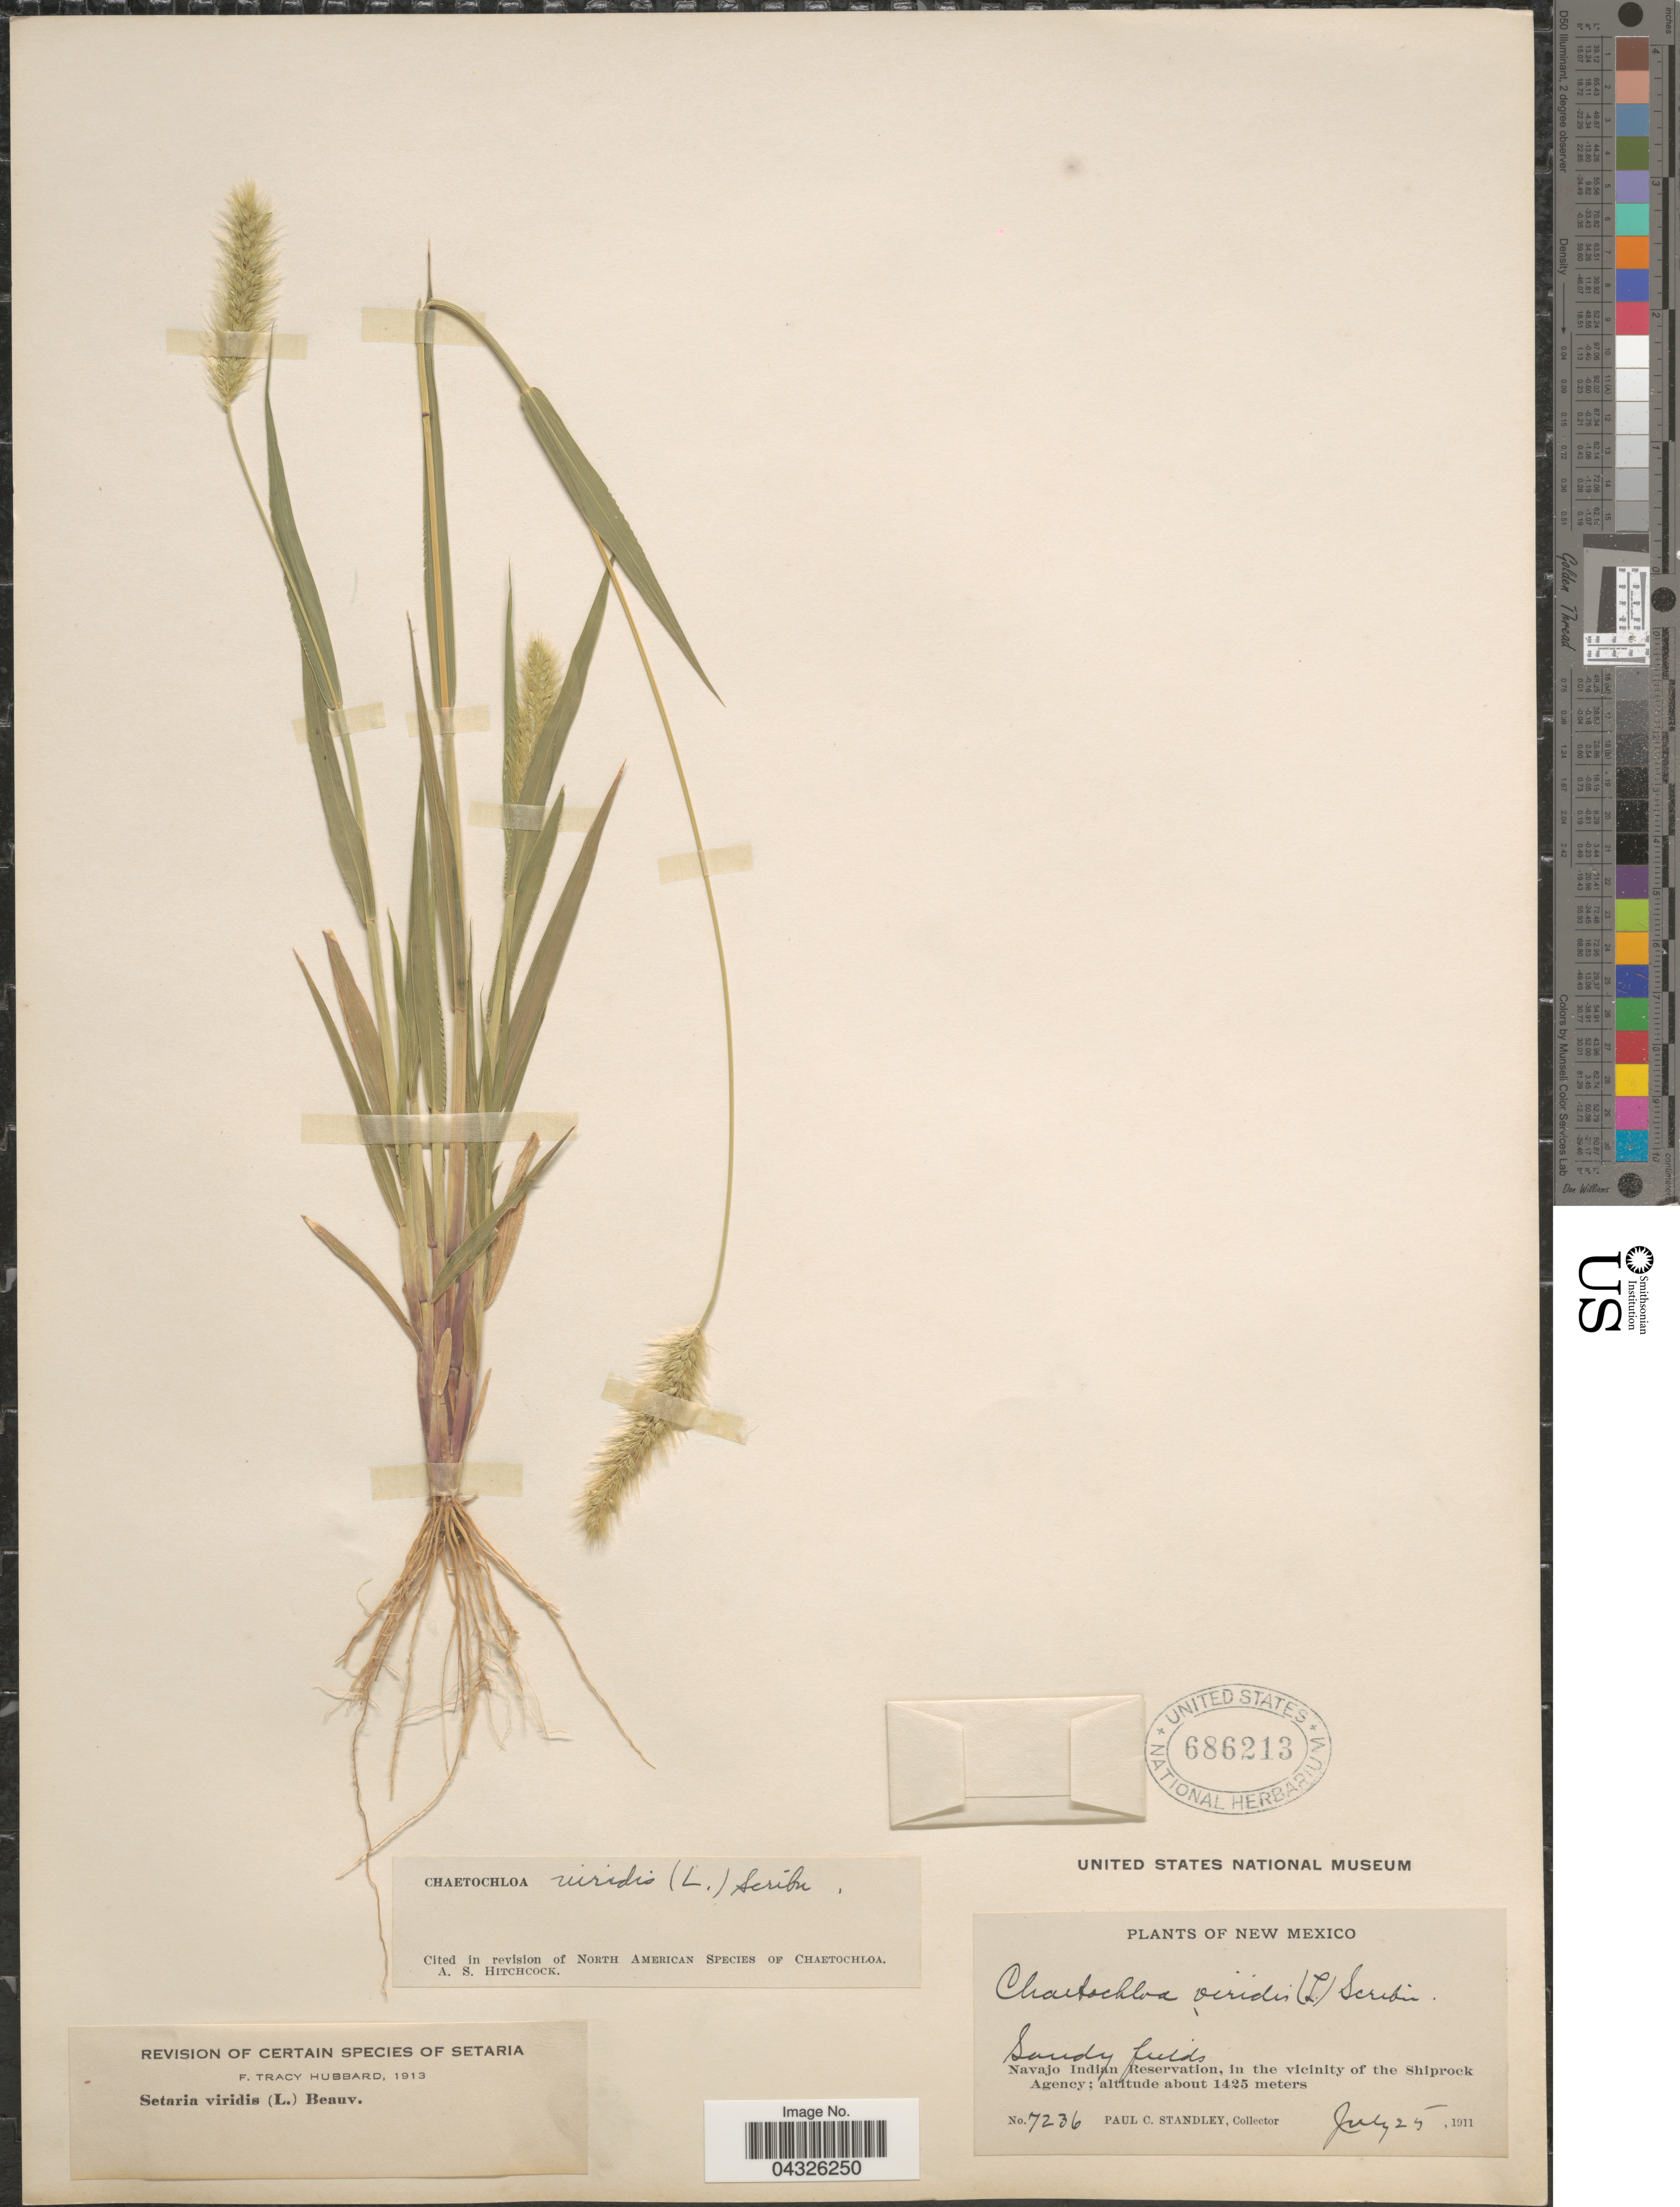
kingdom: Plantae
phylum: Tracheophyta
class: Liliopsida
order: Poales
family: Poaceae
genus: Setaria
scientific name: Setaria viridis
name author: (L.) P. Beauv.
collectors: P. C. Standley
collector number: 7236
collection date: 1911-07-25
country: United States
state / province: New Mexico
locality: Navajo Indian Reservation, in the vicinity of the Shiprock Agency.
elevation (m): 1425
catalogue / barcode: US 686213